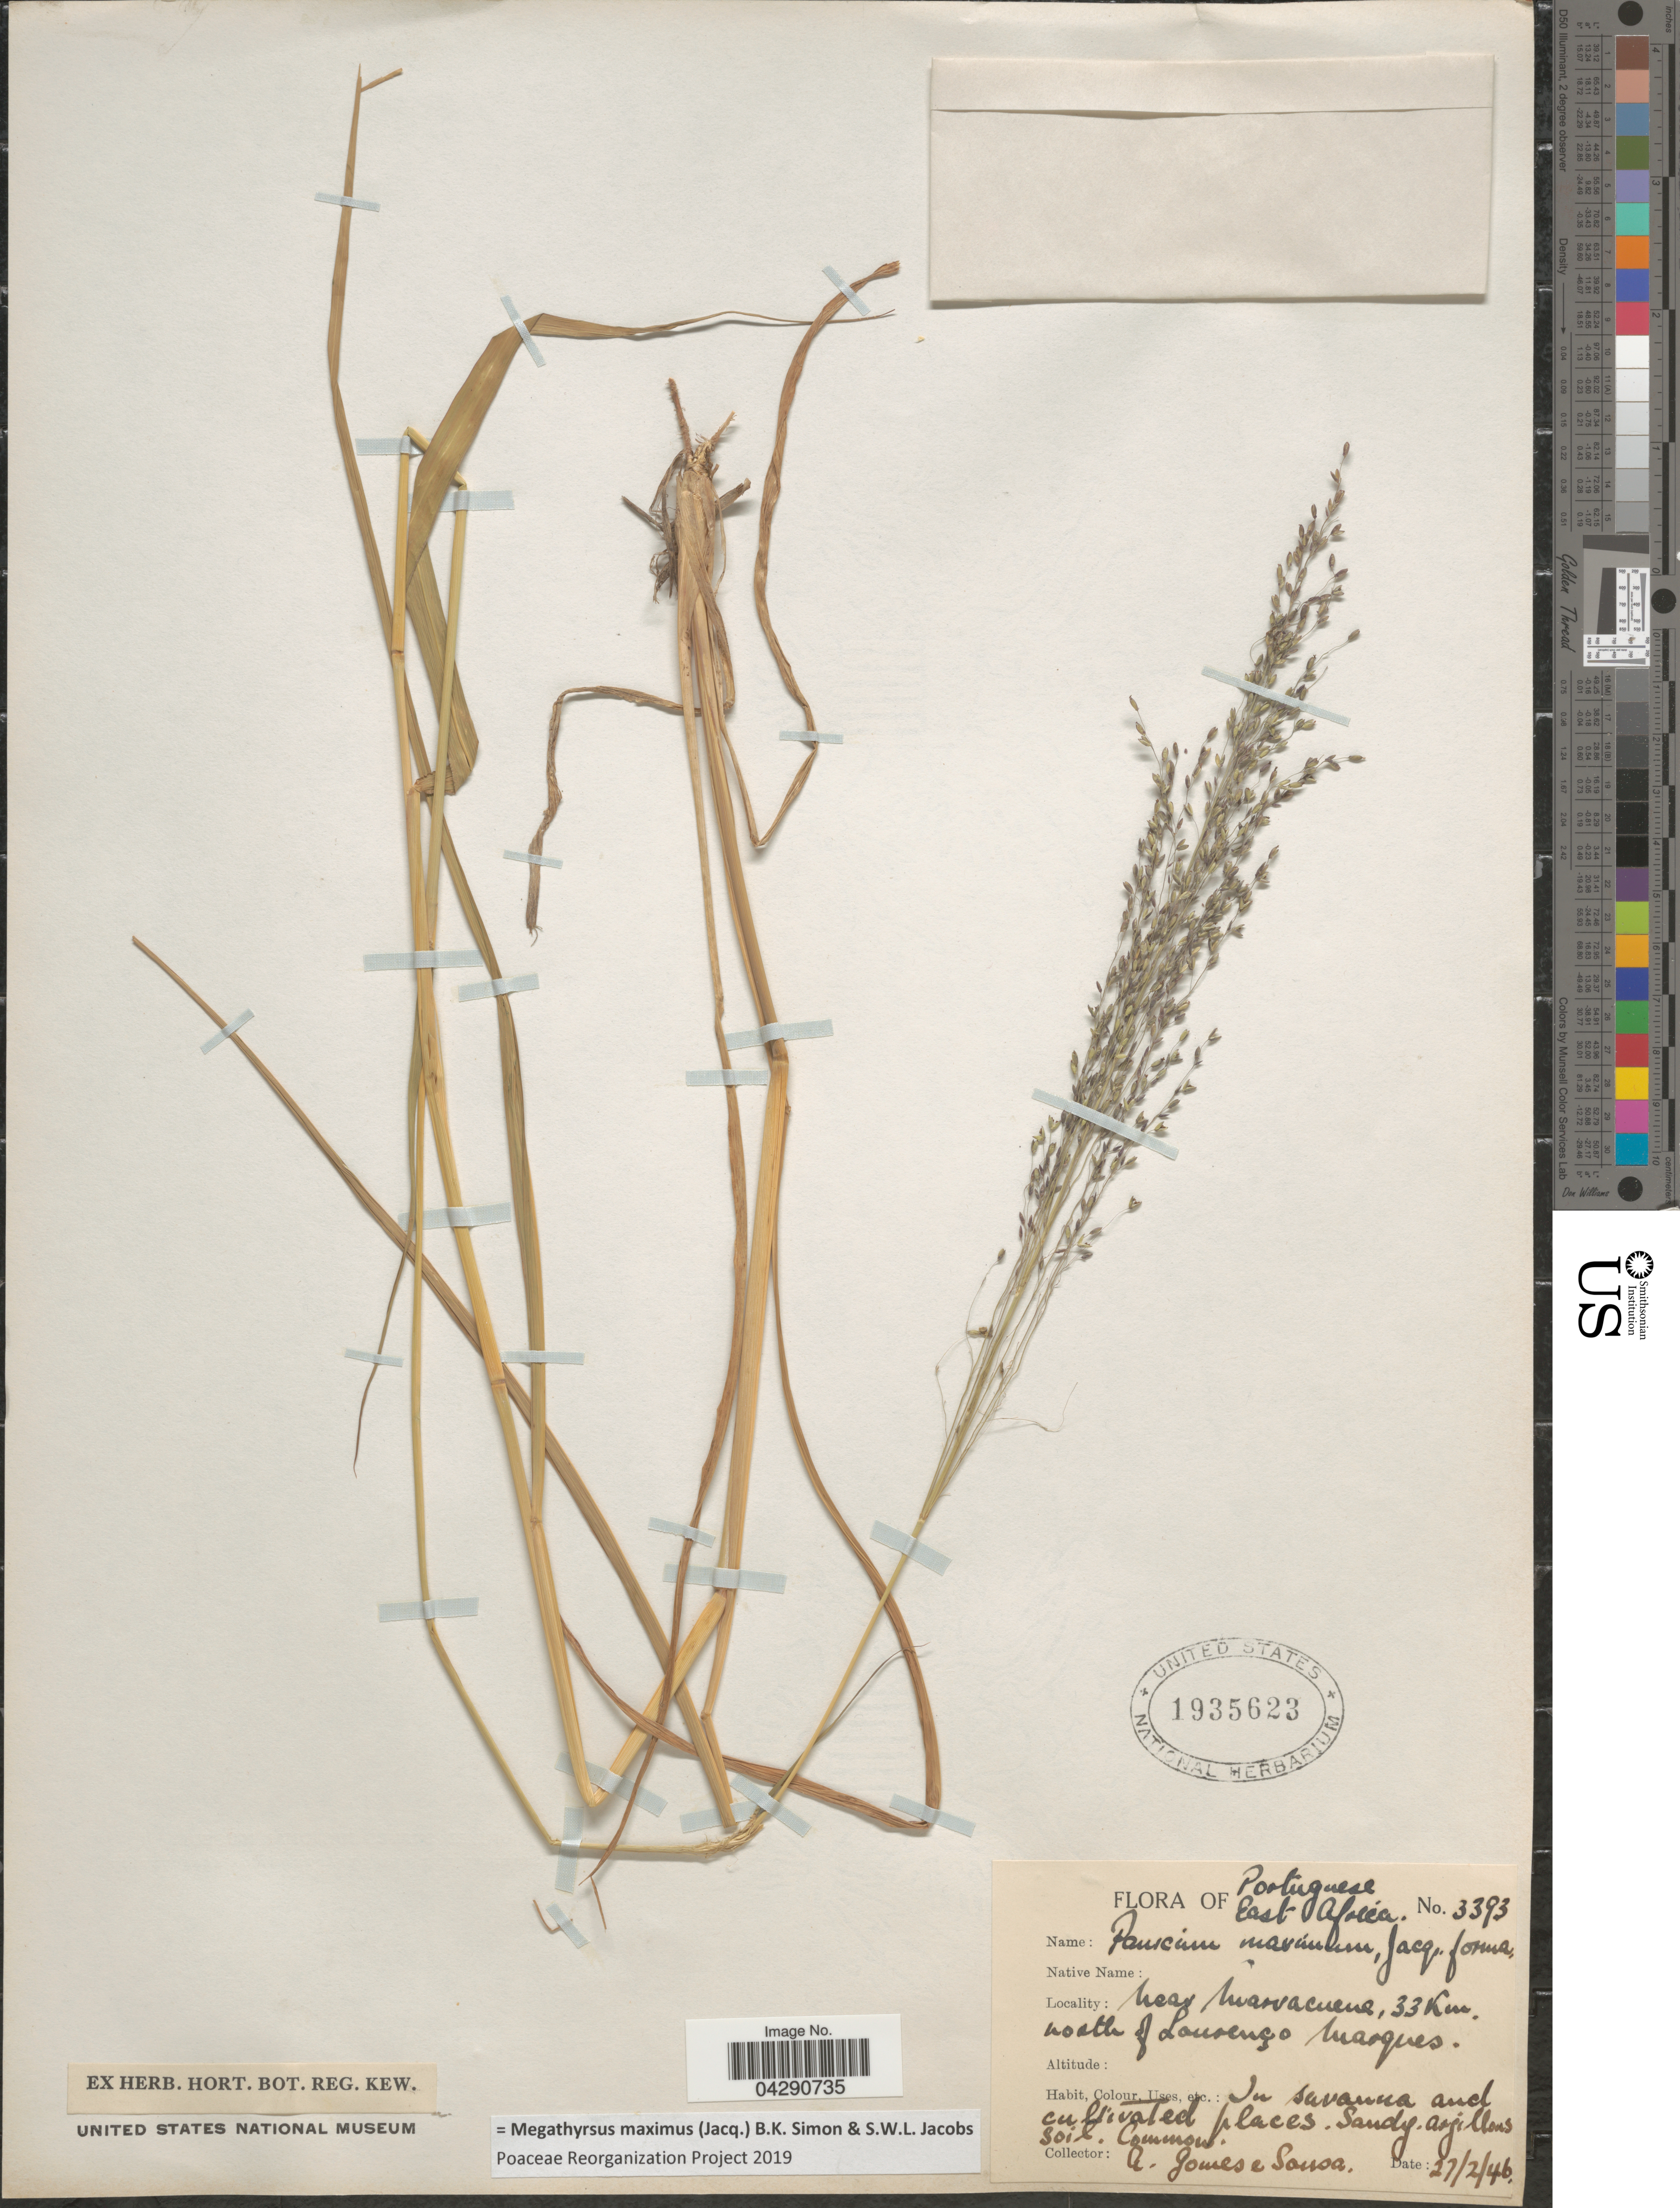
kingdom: Plantae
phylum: Tracheophyta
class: Liliopsida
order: Poales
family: Poaceae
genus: Megathyrsus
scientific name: Megathyrsus maximus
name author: (Jacq.) B.K. Simon & S.W.L. Jacobs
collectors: A. Gomez-Sousa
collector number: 3393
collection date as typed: Transcribed d/m/y: 27/2/46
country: Mozambique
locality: Portuguese East Africa. Near Marracuene, 33 km. north of Lonocuço Marques.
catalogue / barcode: US 1935623